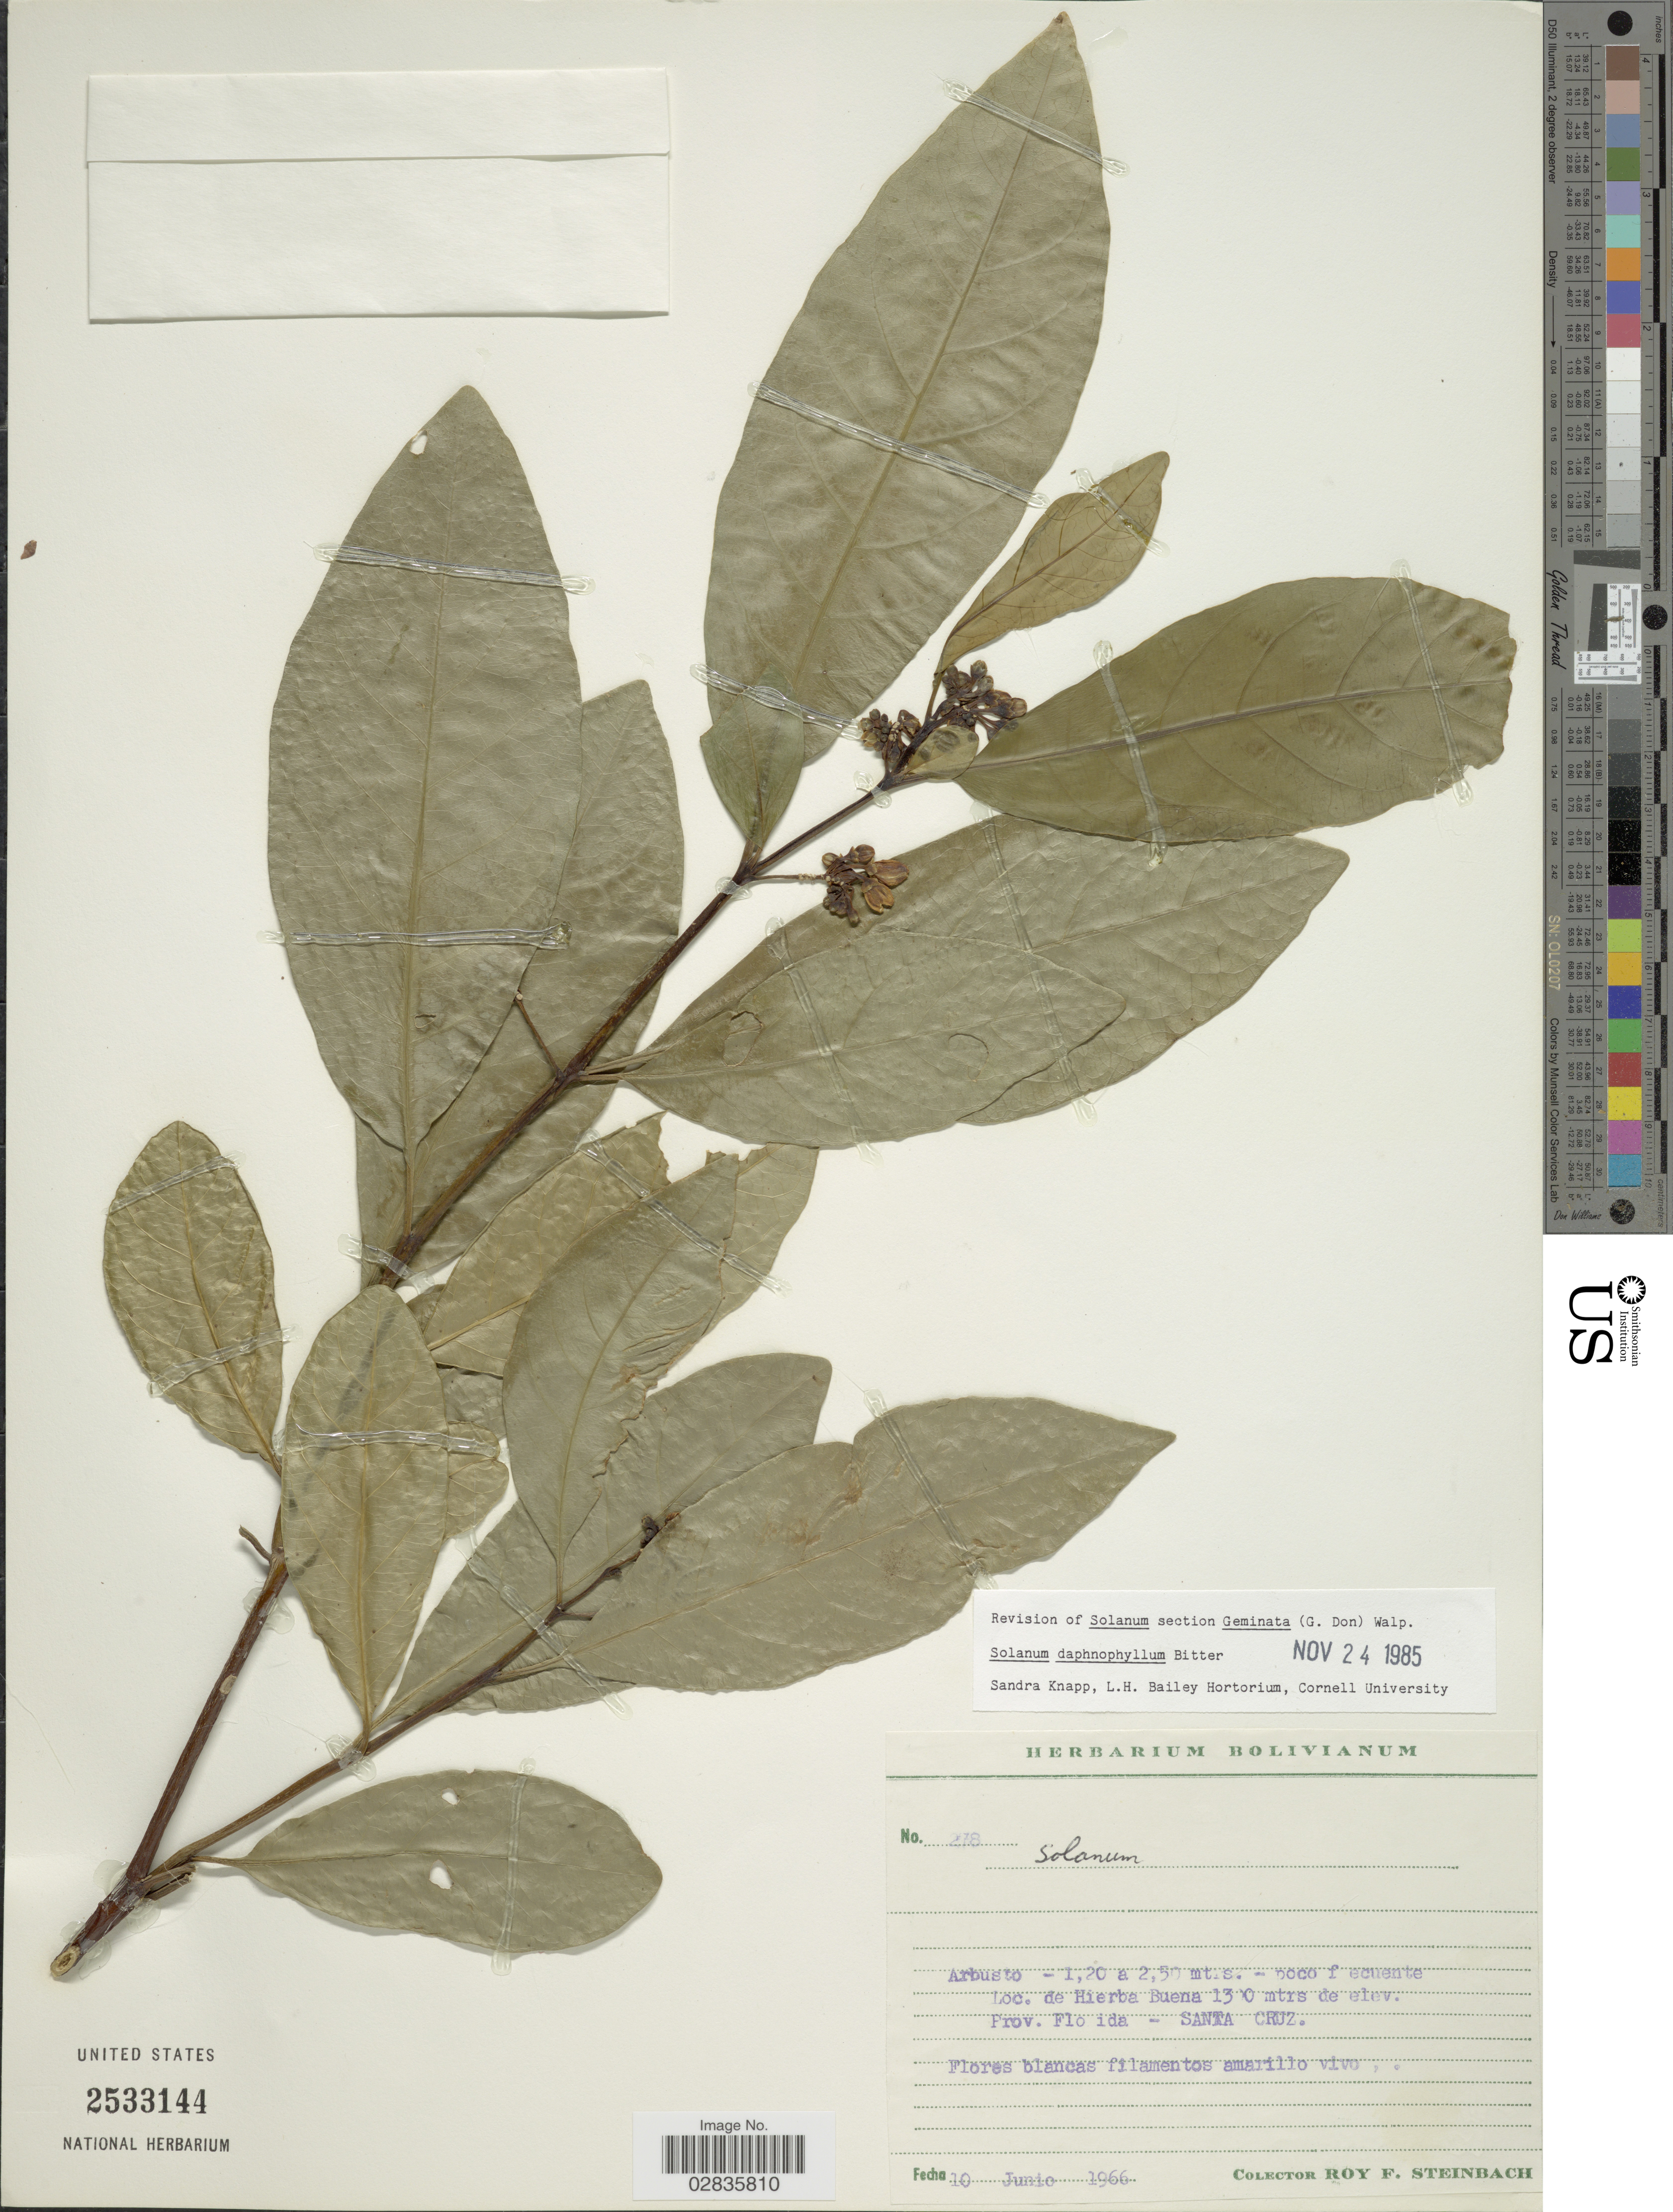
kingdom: Plantae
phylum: Tracheophyta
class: Magnoliopsida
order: Solanales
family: Solanaceae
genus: Solanum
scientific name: Solanum daphnophyllum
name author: Bitter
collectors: R. F. Steinbach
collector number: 278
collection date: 1966-06-10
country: Bolivia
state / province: Santa Cruz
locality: Hierba Buena, Prov. Floida.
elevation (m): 1300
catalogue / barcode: US 2533144